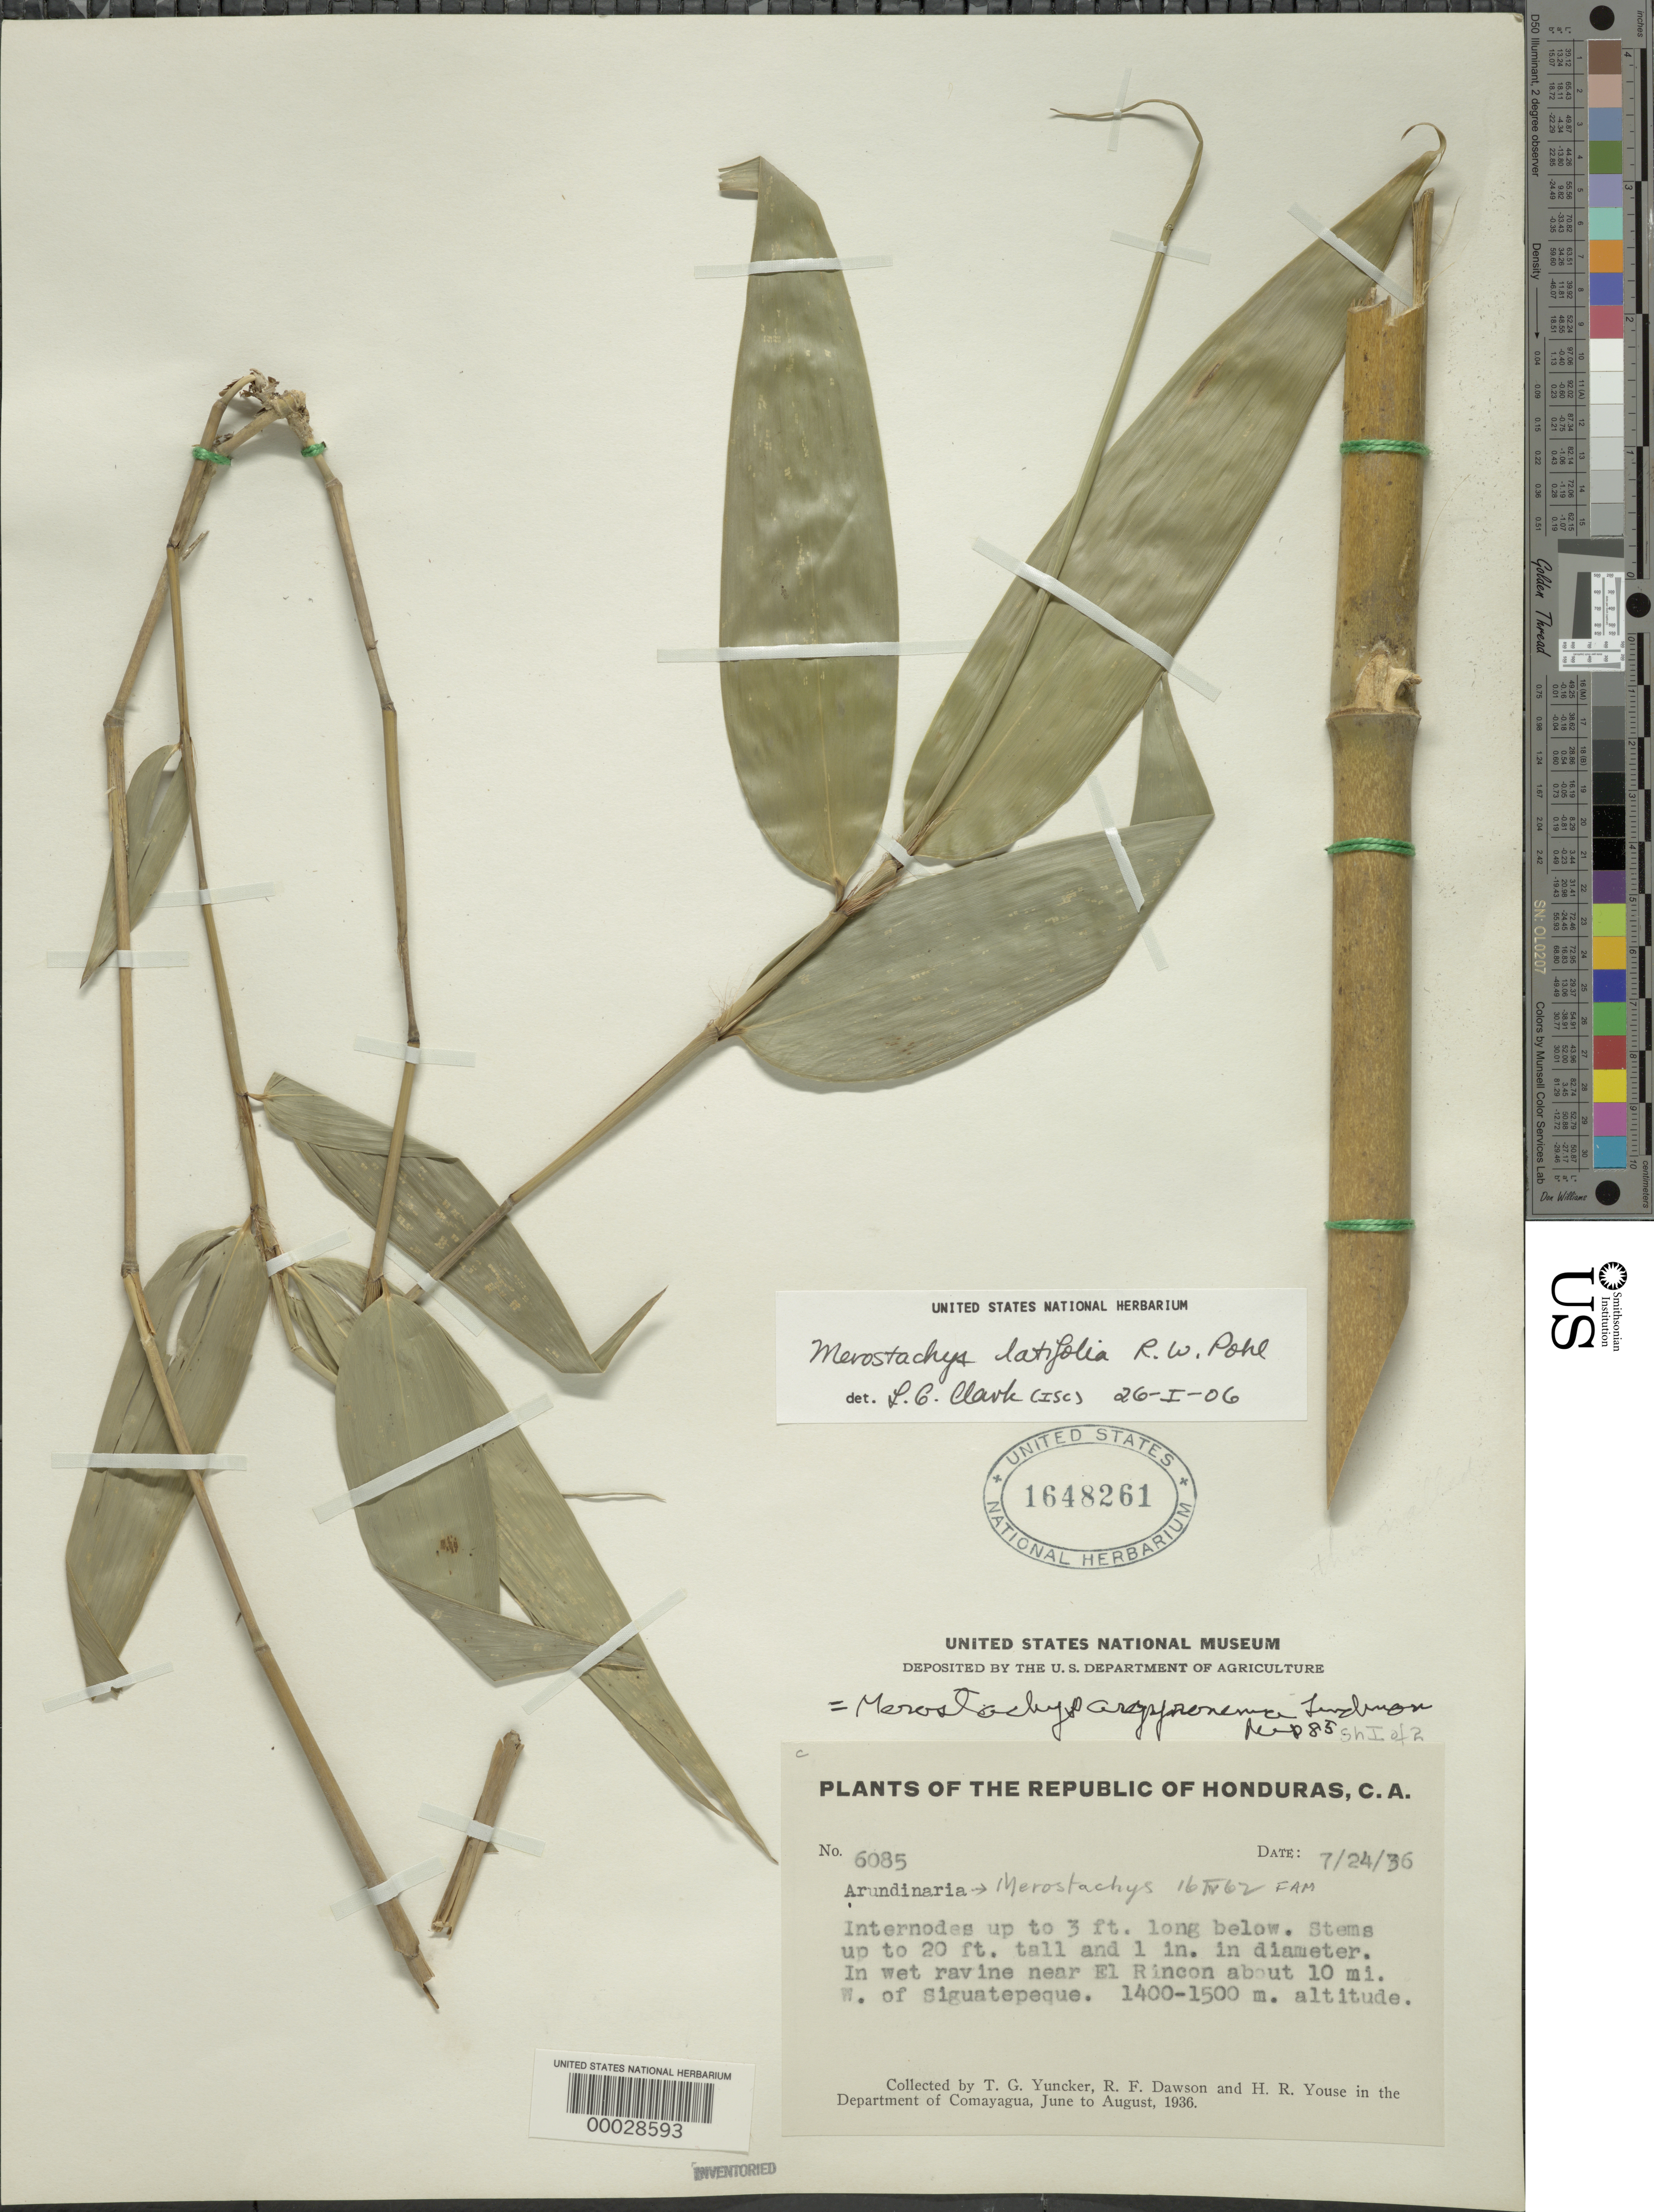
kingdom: Plantae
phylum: Tracheophyta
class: Liliopsida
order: Poales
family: Poaceae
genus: Merostachys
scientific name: Merostachys latifolia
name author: R.W. Pohl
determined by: Clark, Lynn G., (ISC), Iowa State University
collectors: T. G. Yuncker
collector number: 6085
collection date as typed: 24 Jul 1936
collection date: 1936-07-24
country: Honduras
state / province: Comayagua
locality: El Rincon, Siguatepeque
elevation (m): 1400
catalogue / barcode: US 1648261